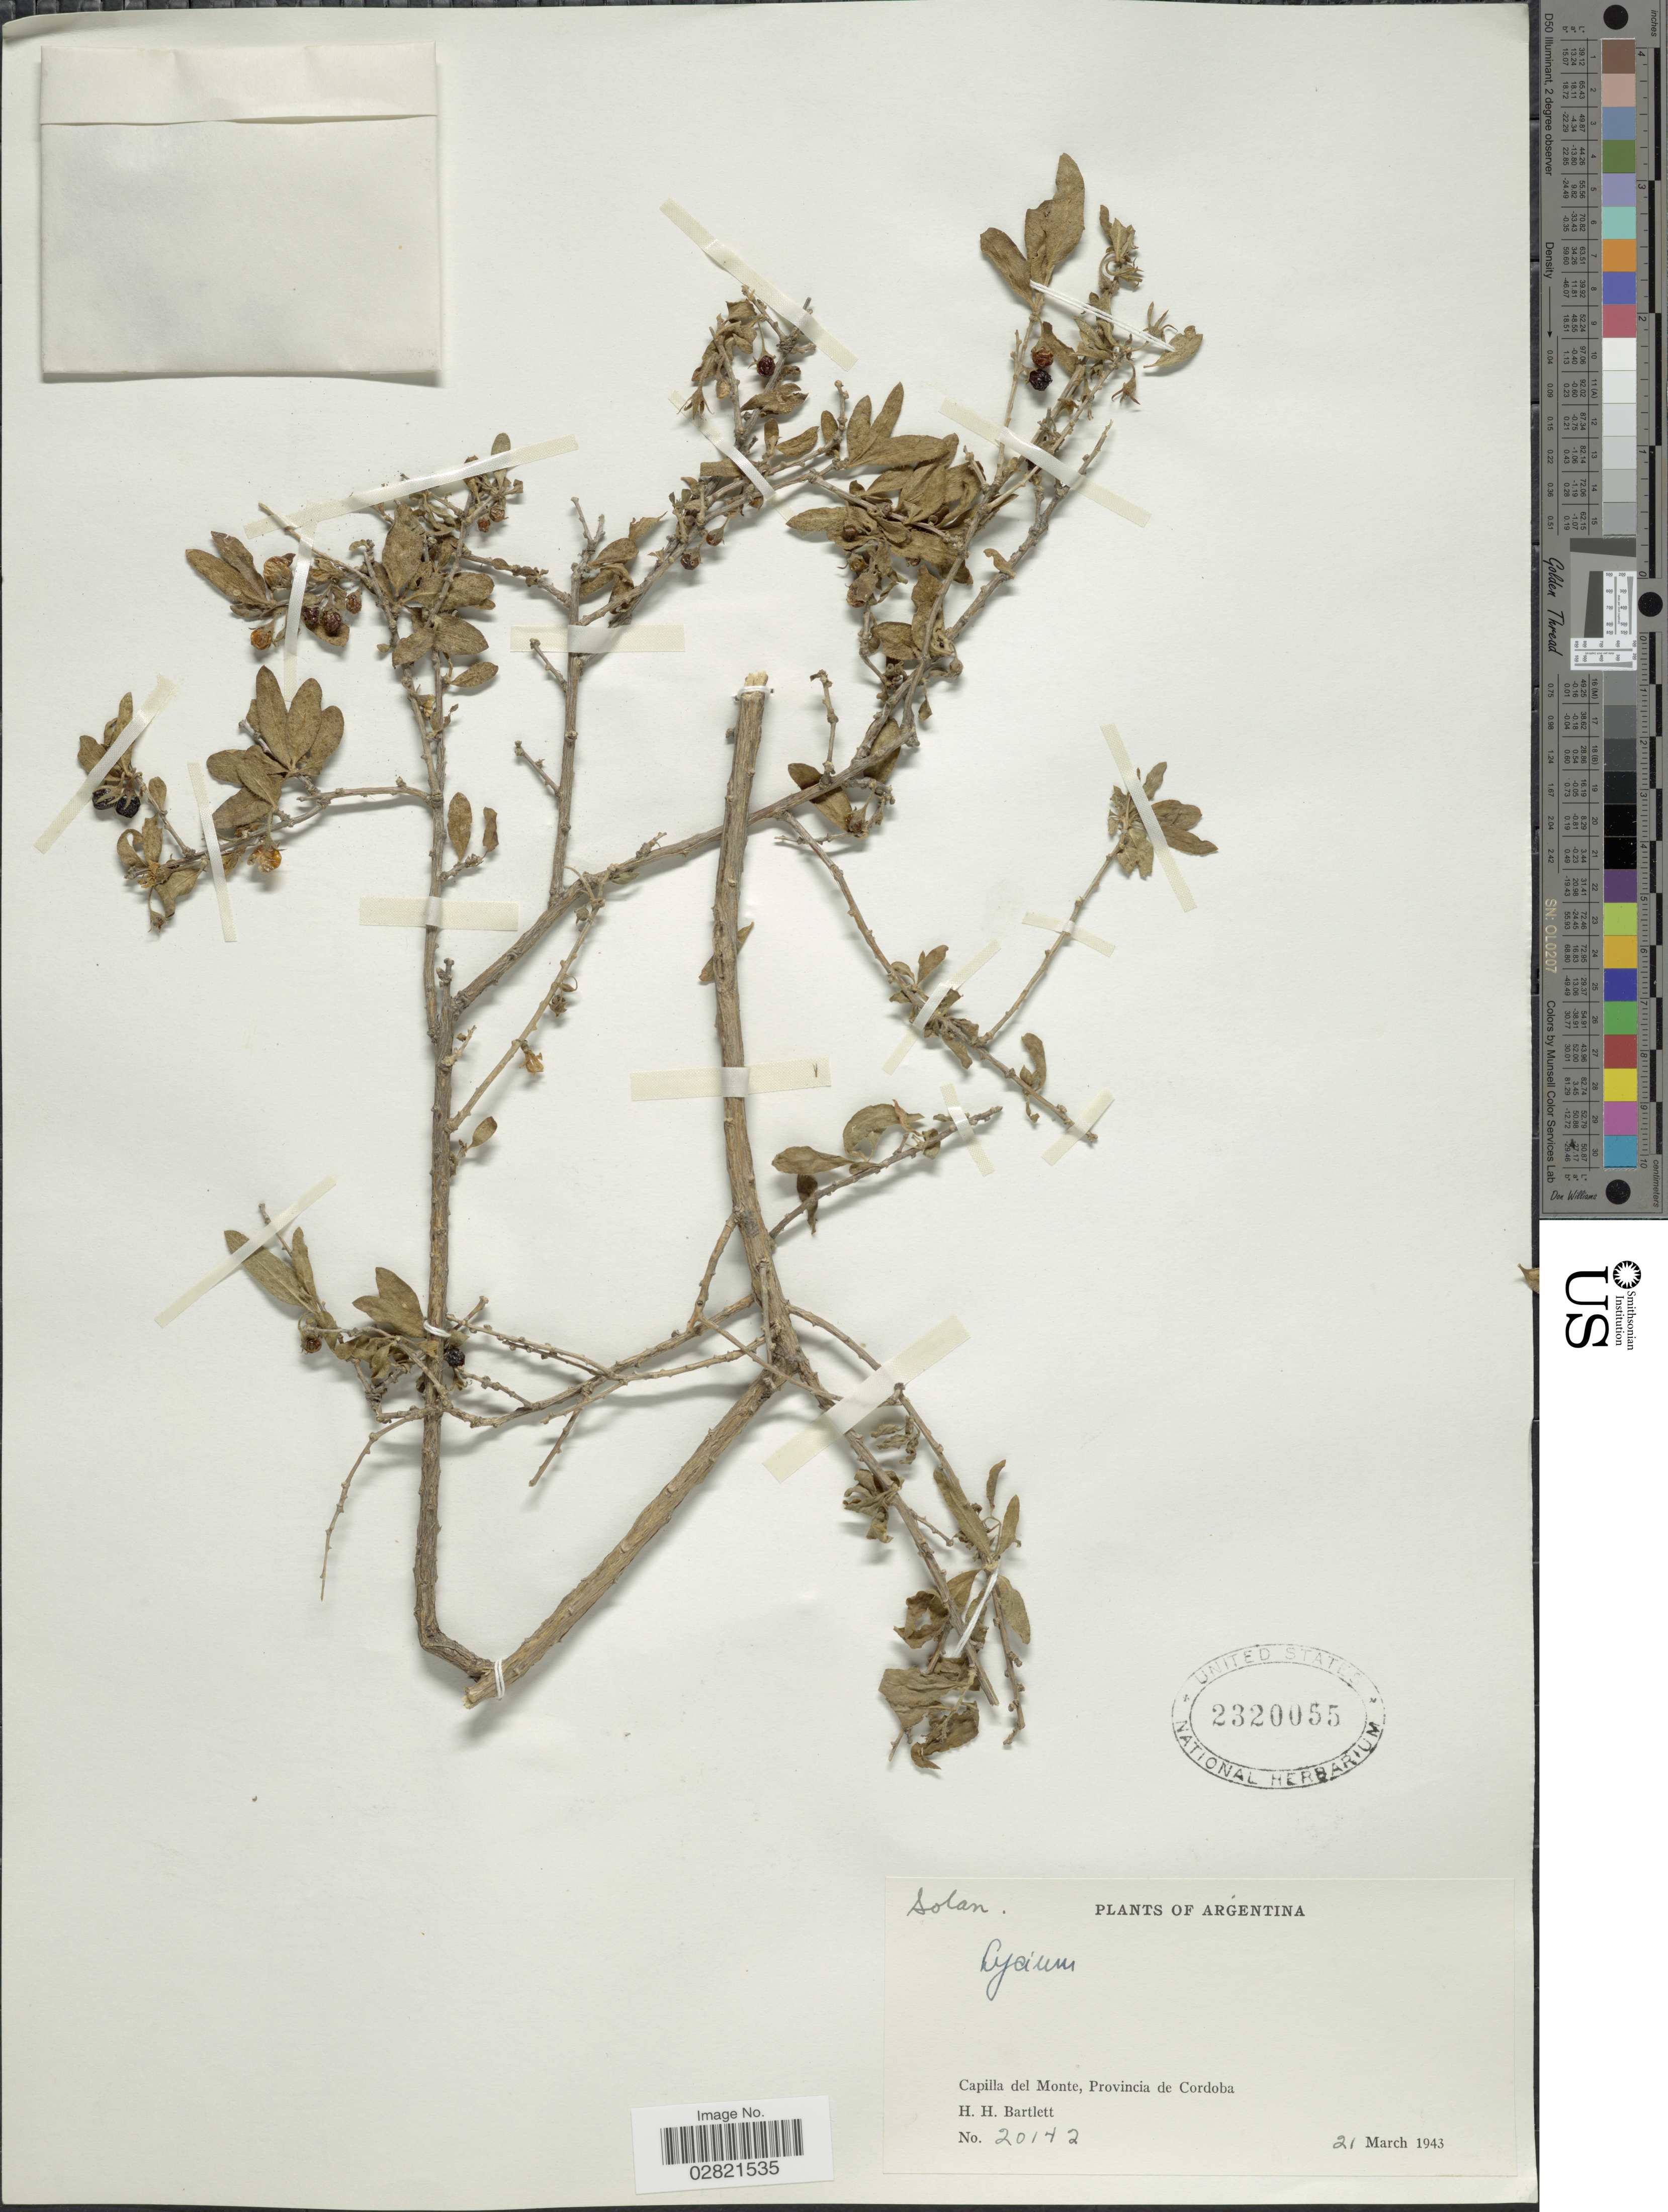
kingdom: Plantae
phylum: Tracheophyta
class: Magnoliopsida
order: Solanales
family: Solanaceae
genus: Lycium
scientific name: Lycium sp.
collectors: H. H. Bartlett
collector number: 20142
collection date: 1943-03-21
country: Argentina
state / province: Cordoba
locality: Capilla del Monte, Provincia de Cordoba.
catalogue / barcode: US 2320055